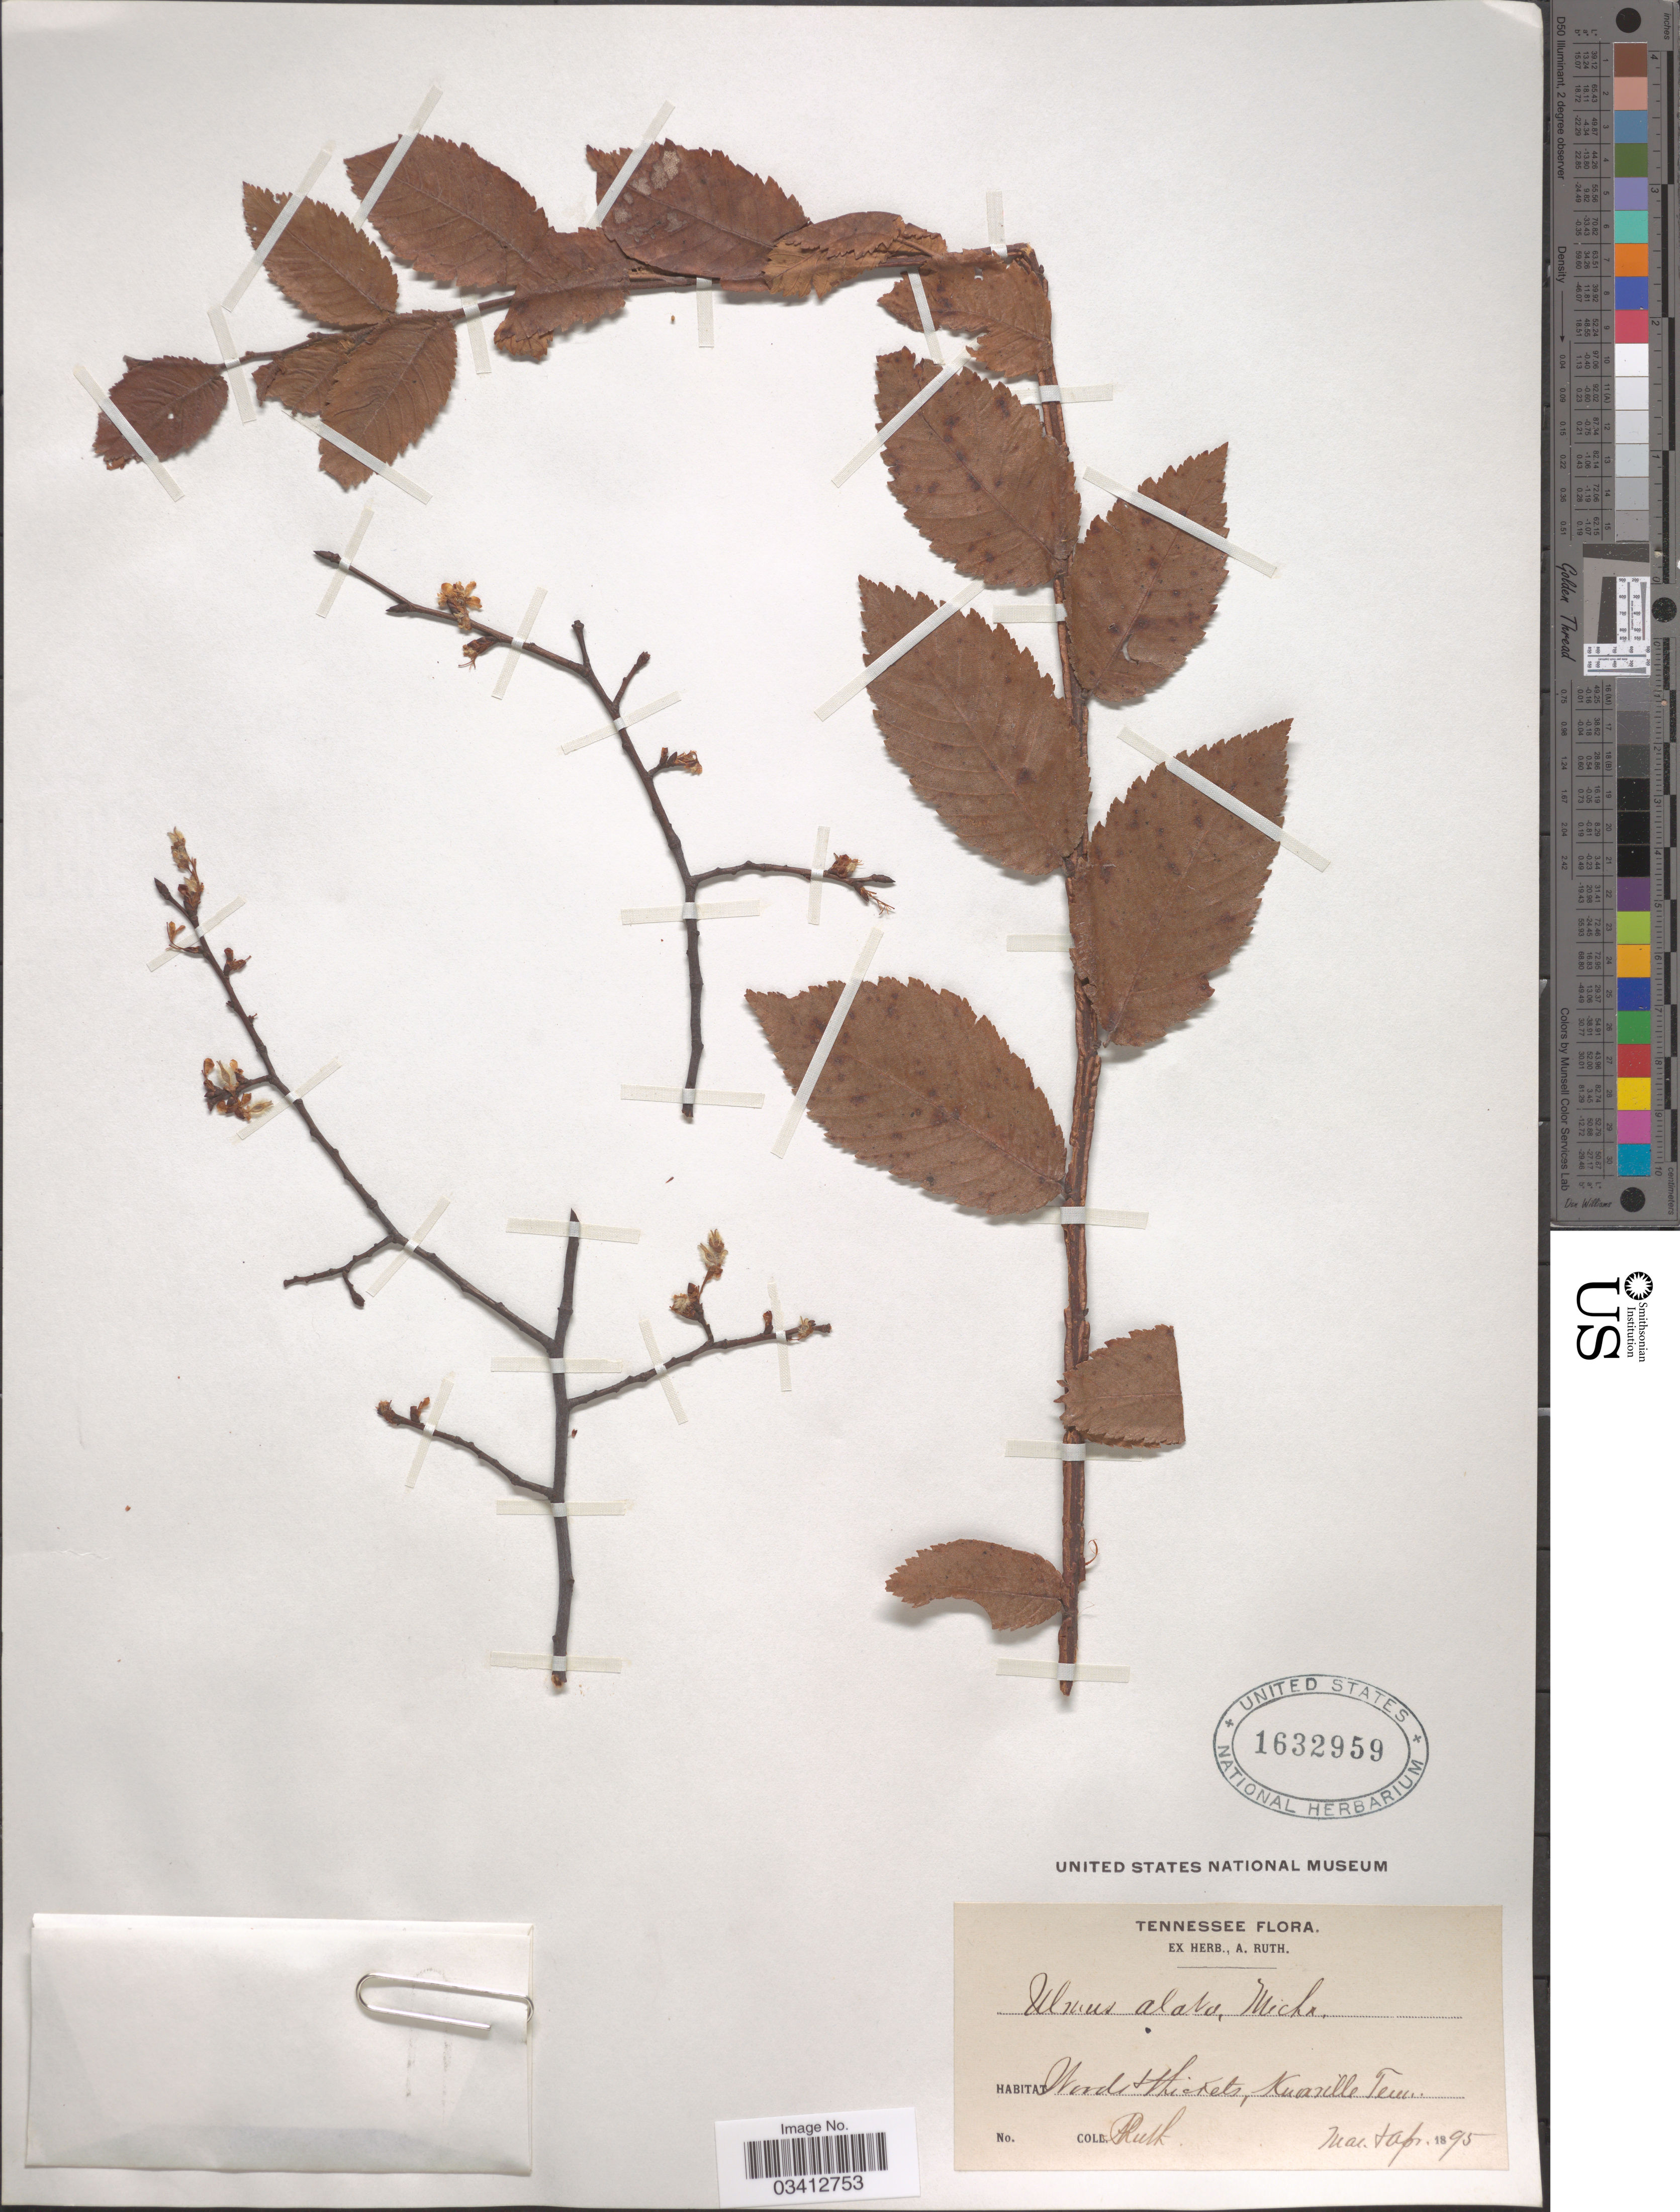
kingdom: Plantae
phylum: Tracheophyta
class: Magnoliopsida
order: Rosales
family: Ulmaceae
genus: Ulmus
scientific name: Ulmus alata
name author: Michx.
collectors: A. Ruth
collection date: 1895-03/1895-04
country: United States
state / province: Tennessee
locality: Knoxville.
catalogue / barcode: US 1632959